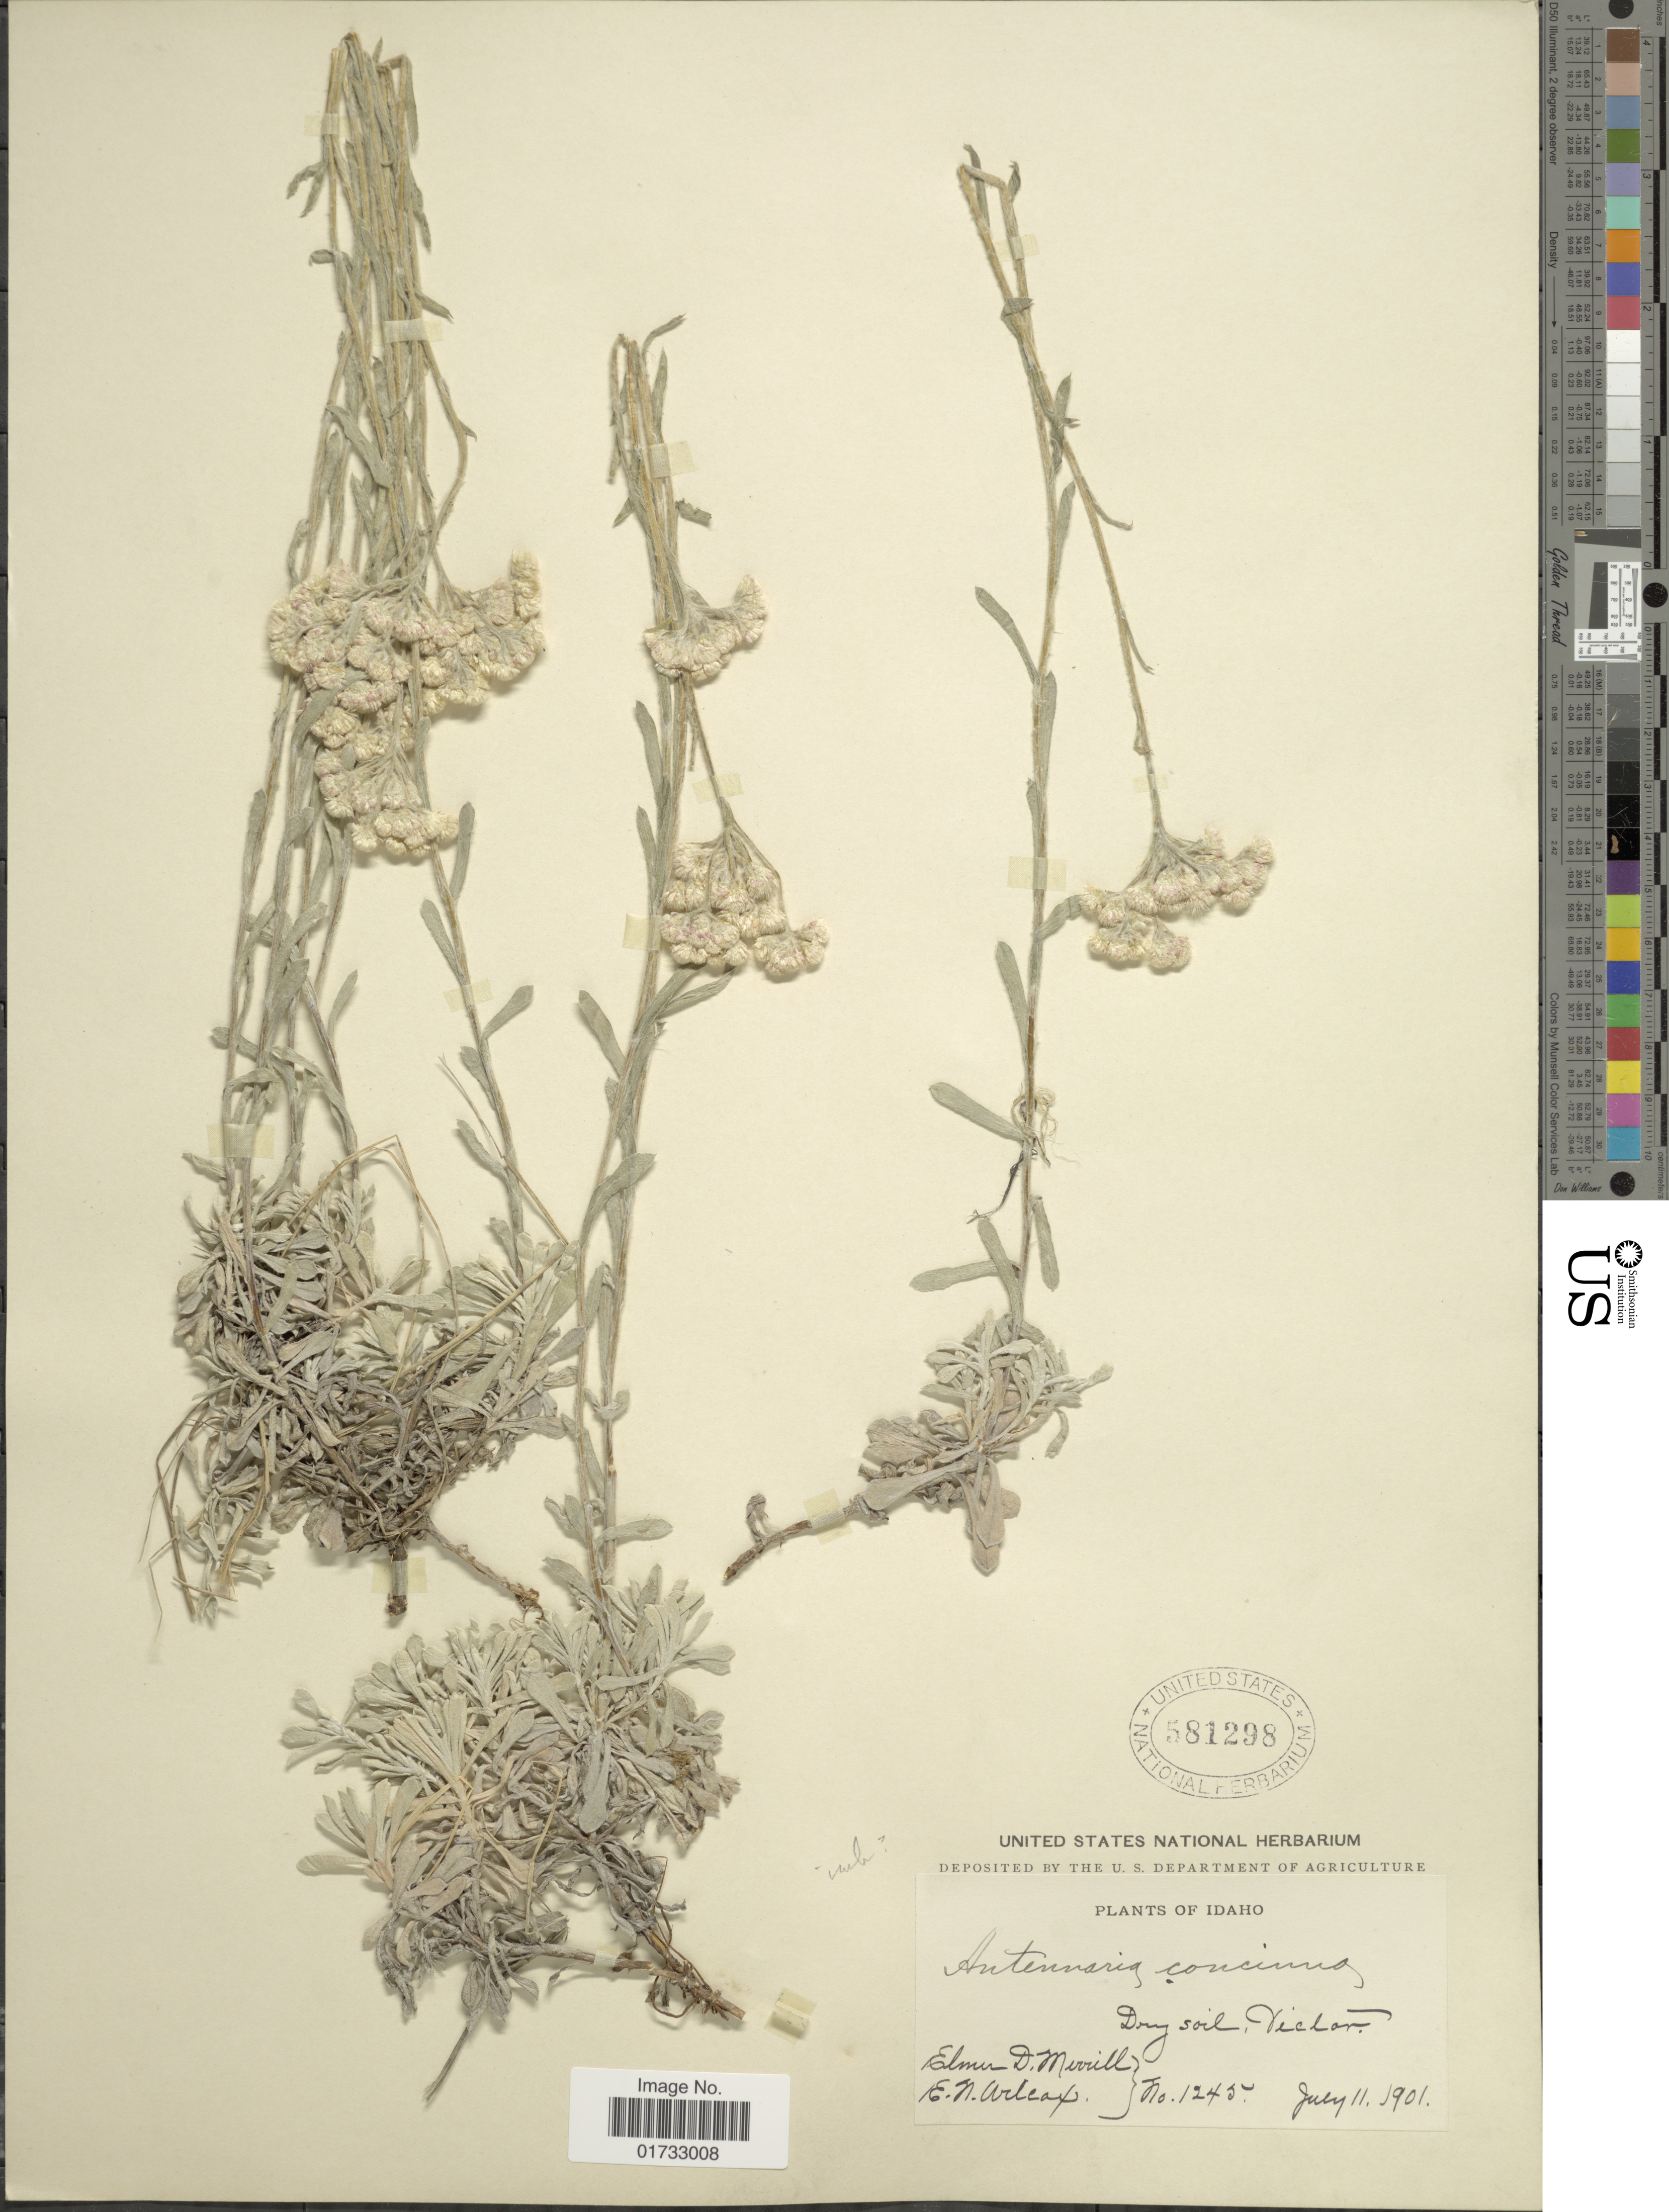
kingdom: Plantae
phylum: Tracheophyta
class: Magnoliopsida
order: Asterales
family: Asteraceae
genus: Antennaria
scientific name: Antennaria rosea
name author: Greene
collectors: E. D. Merrill & E. Wileax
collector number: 1245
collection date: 1901-07-11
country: United States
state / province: Idaho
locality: Dry soil, Victor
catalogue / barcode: US 581298